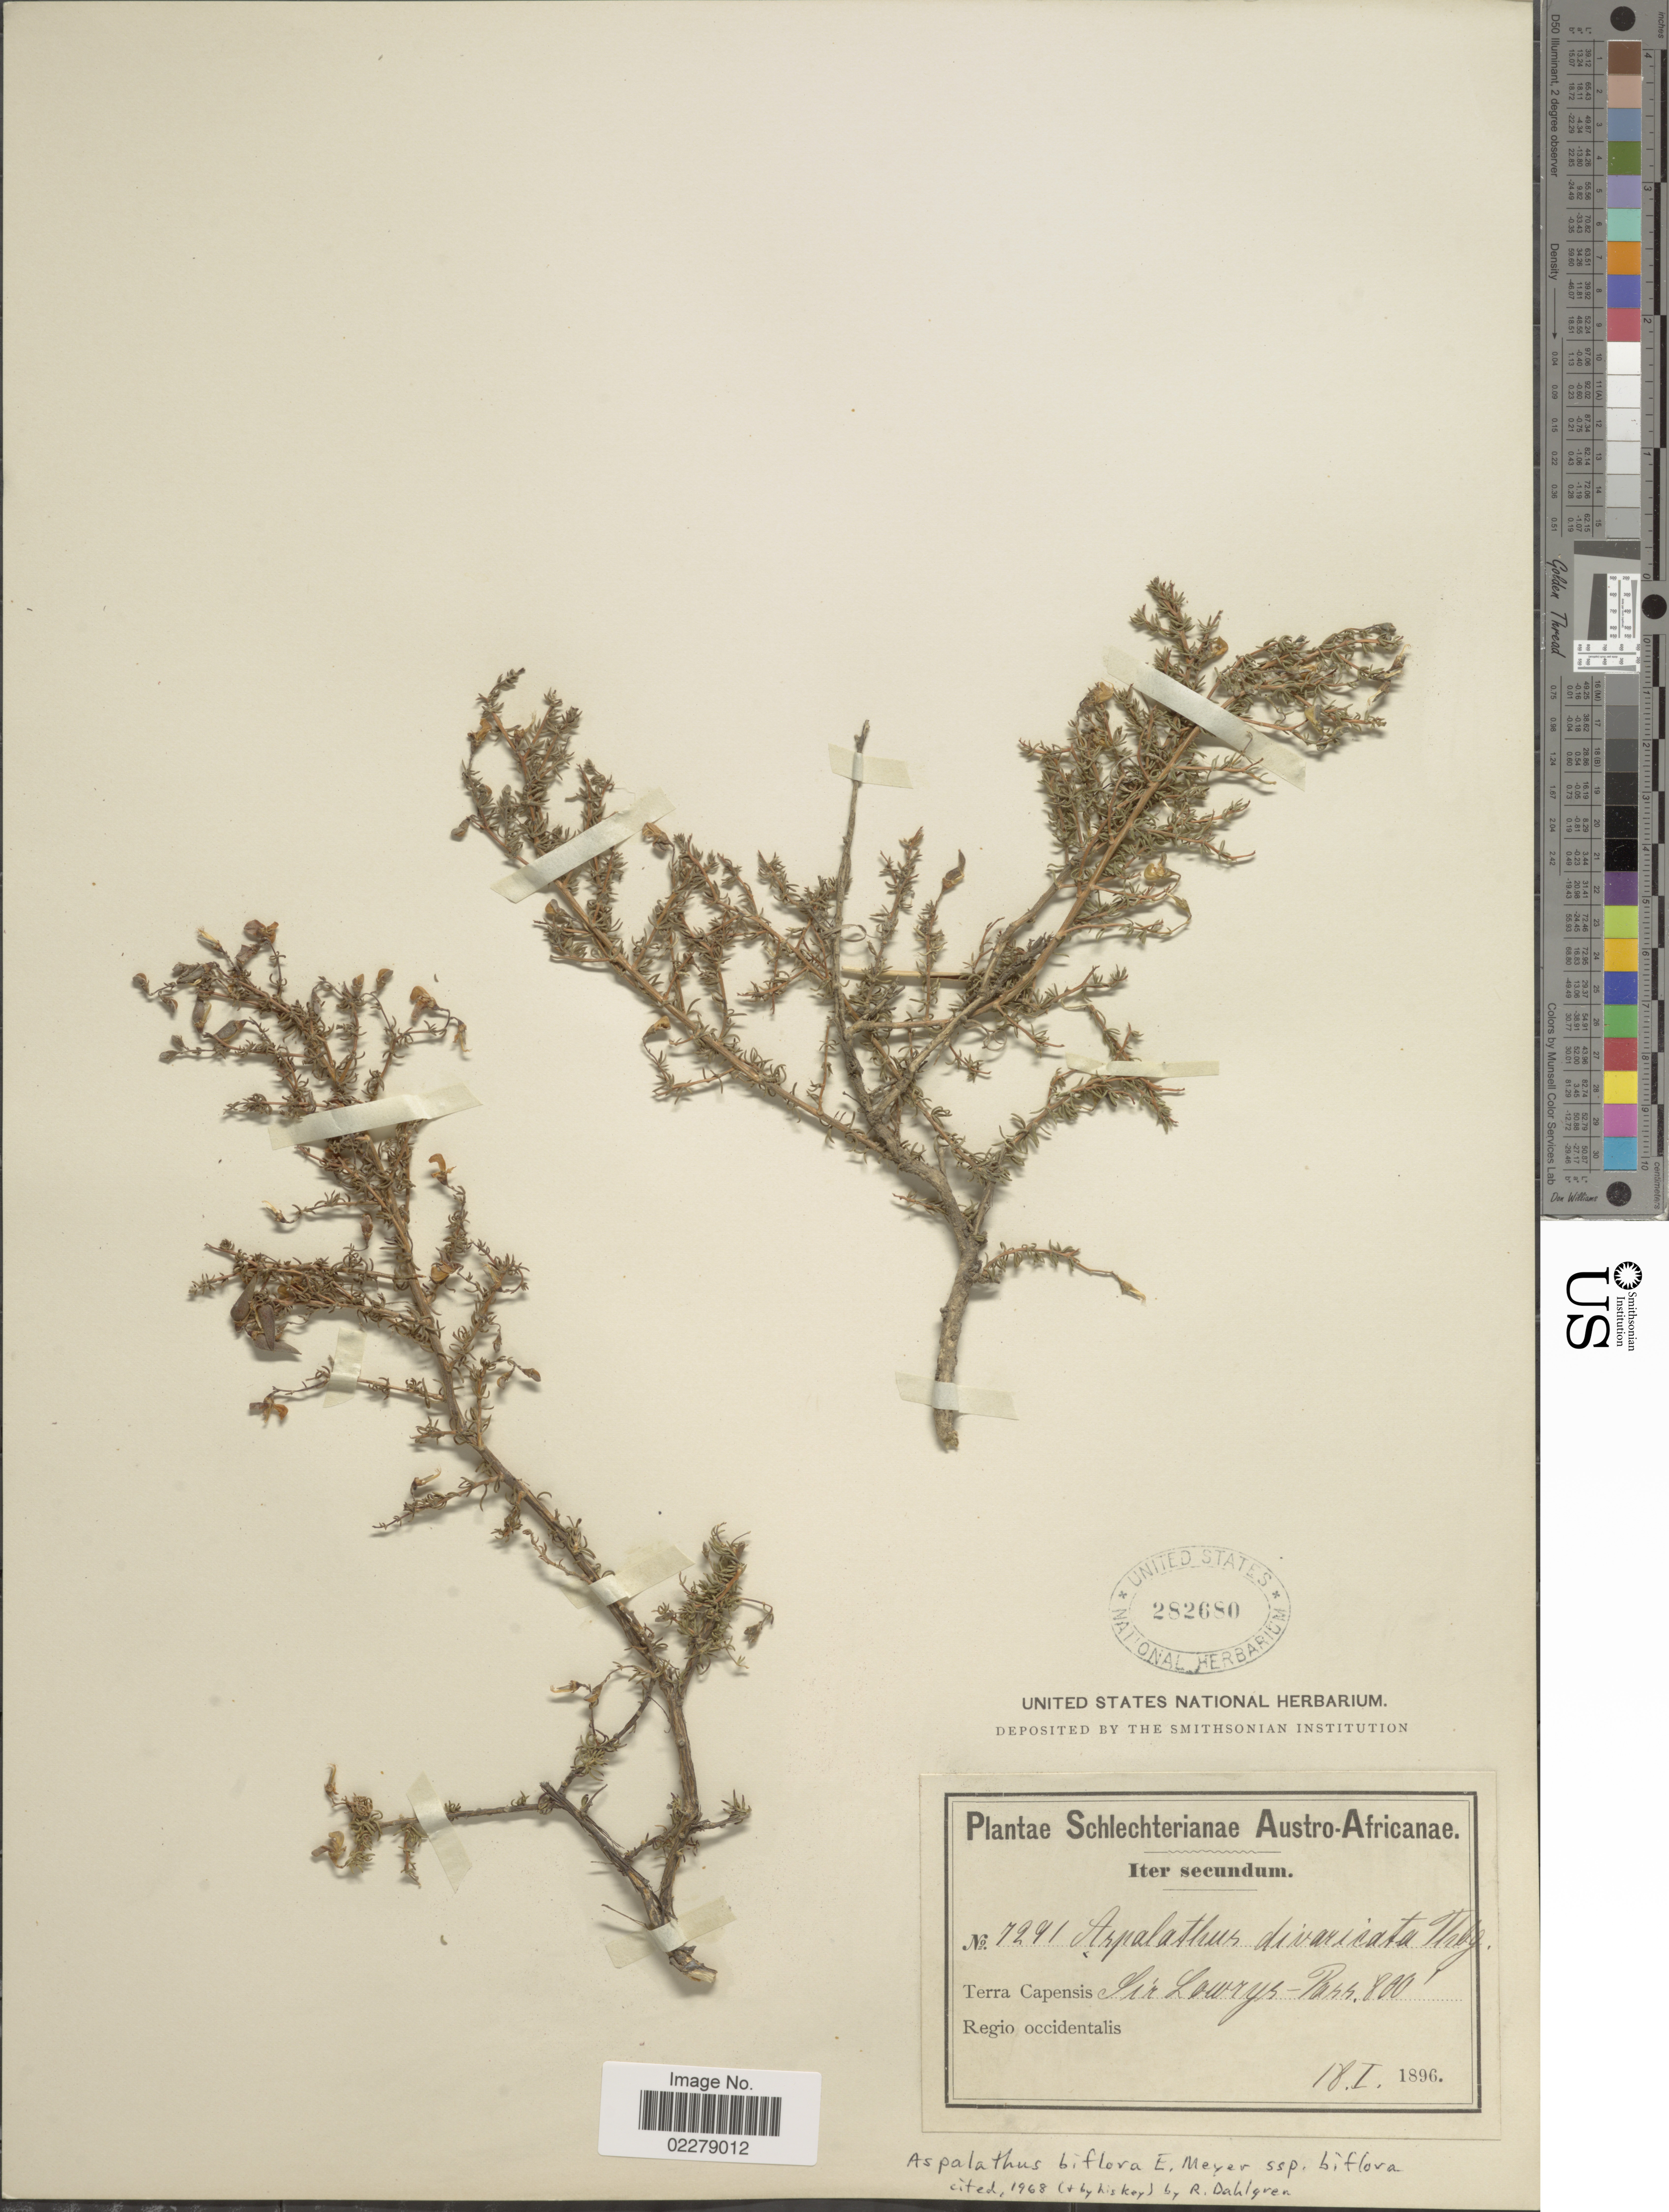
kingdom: Plantae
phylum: Tracheophyta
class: Magnoliopsida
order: Fabales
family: Fabaceae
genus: Aspalathus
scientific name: Aspalathus biflora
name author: E. Mey.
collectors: Schlechter, --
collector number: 7291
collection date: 1896-01-18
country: South Africa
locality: Austro- Africanae. Terra Capensis, Sir Lawrys- Pass, Regio occidentalis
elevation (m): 244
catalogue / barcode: US 282680